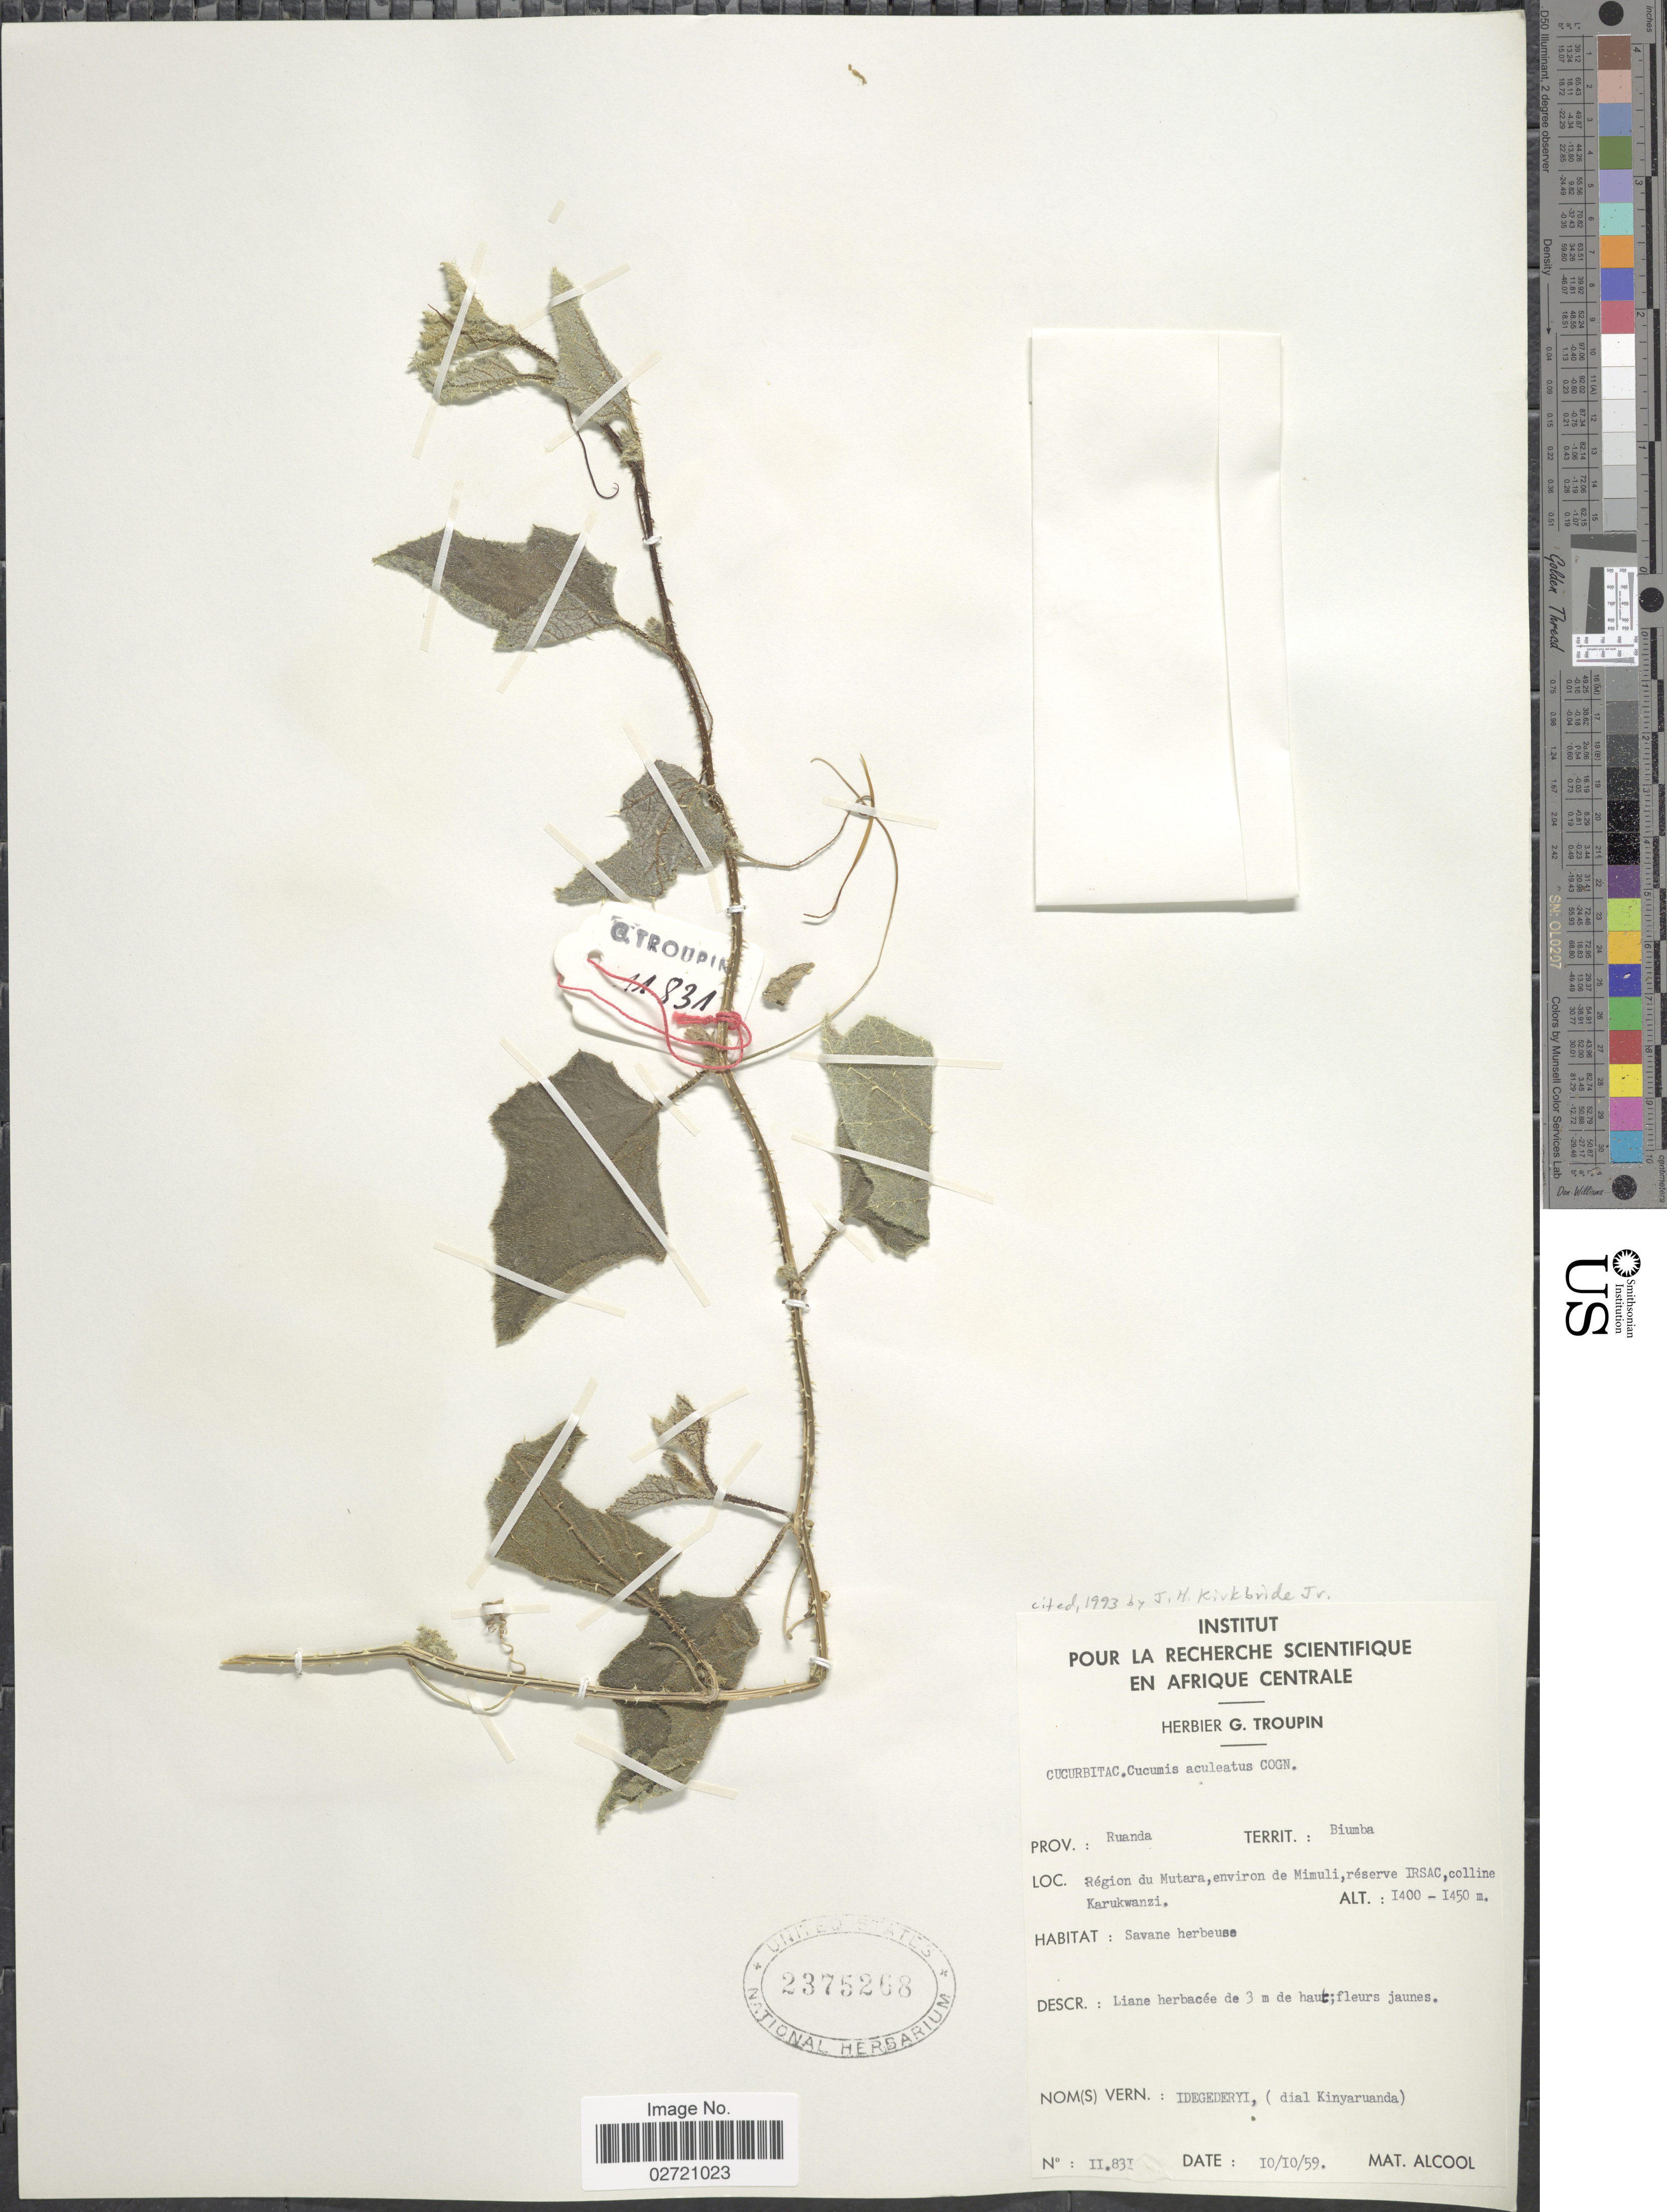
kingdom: Plantae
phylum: Tracheophyta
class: Magnoliopsida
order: Cucurbitales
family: Cucurbitaceae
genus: Cucumis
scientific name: Cucumis aculeatus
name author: Cogn.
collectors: M. Alcool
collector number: II 31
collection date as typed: Transcribed d/m/y: 10/10/59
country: Rwanda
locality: Prov. Ruanda. Territ. Biumba Region du Mutara, environ de Mimuli, reserve IRSAC, colline Karukwanzi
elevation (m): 1400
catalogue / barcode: US 2375268